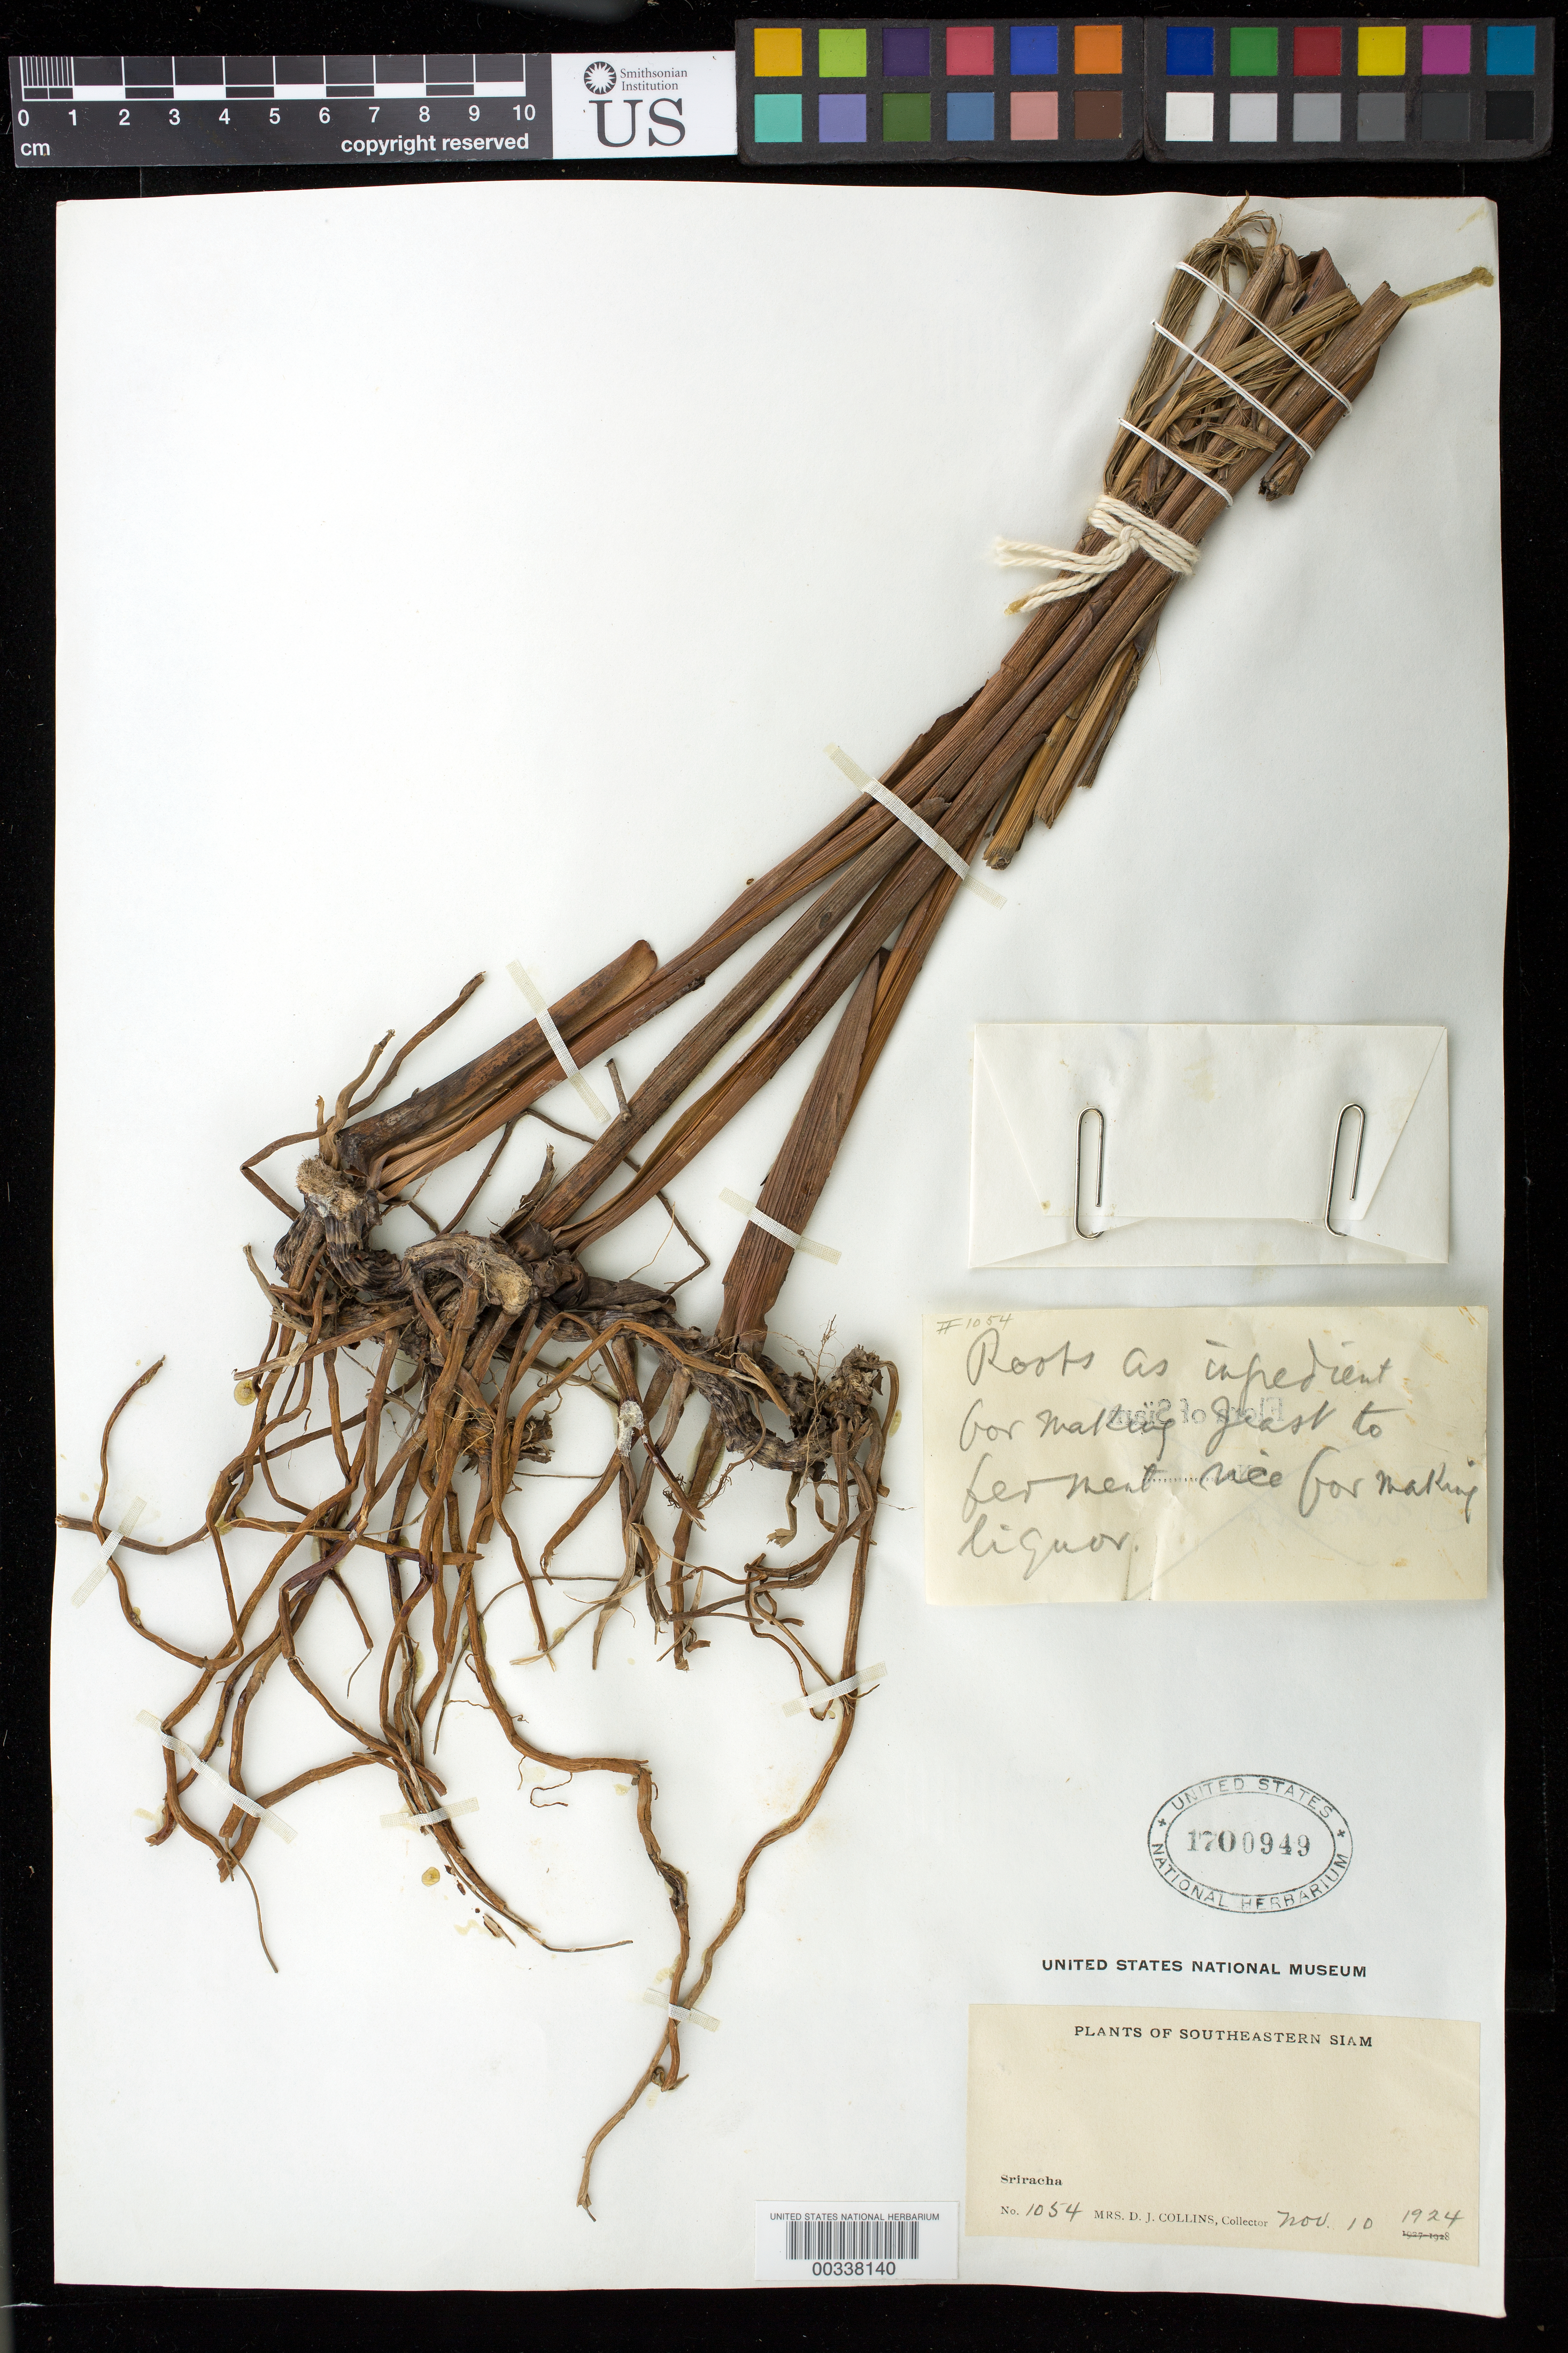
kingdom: Plantae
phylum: Tracheophyta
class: Liliopsida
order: Zingiberales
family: Zingiberaceae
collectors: J. Collins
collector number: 1054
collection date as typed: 10 Nov 1924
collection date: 1924-11-10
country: Thailand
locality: Plants of southeastern siam, sriracha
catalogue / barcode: US 1700949